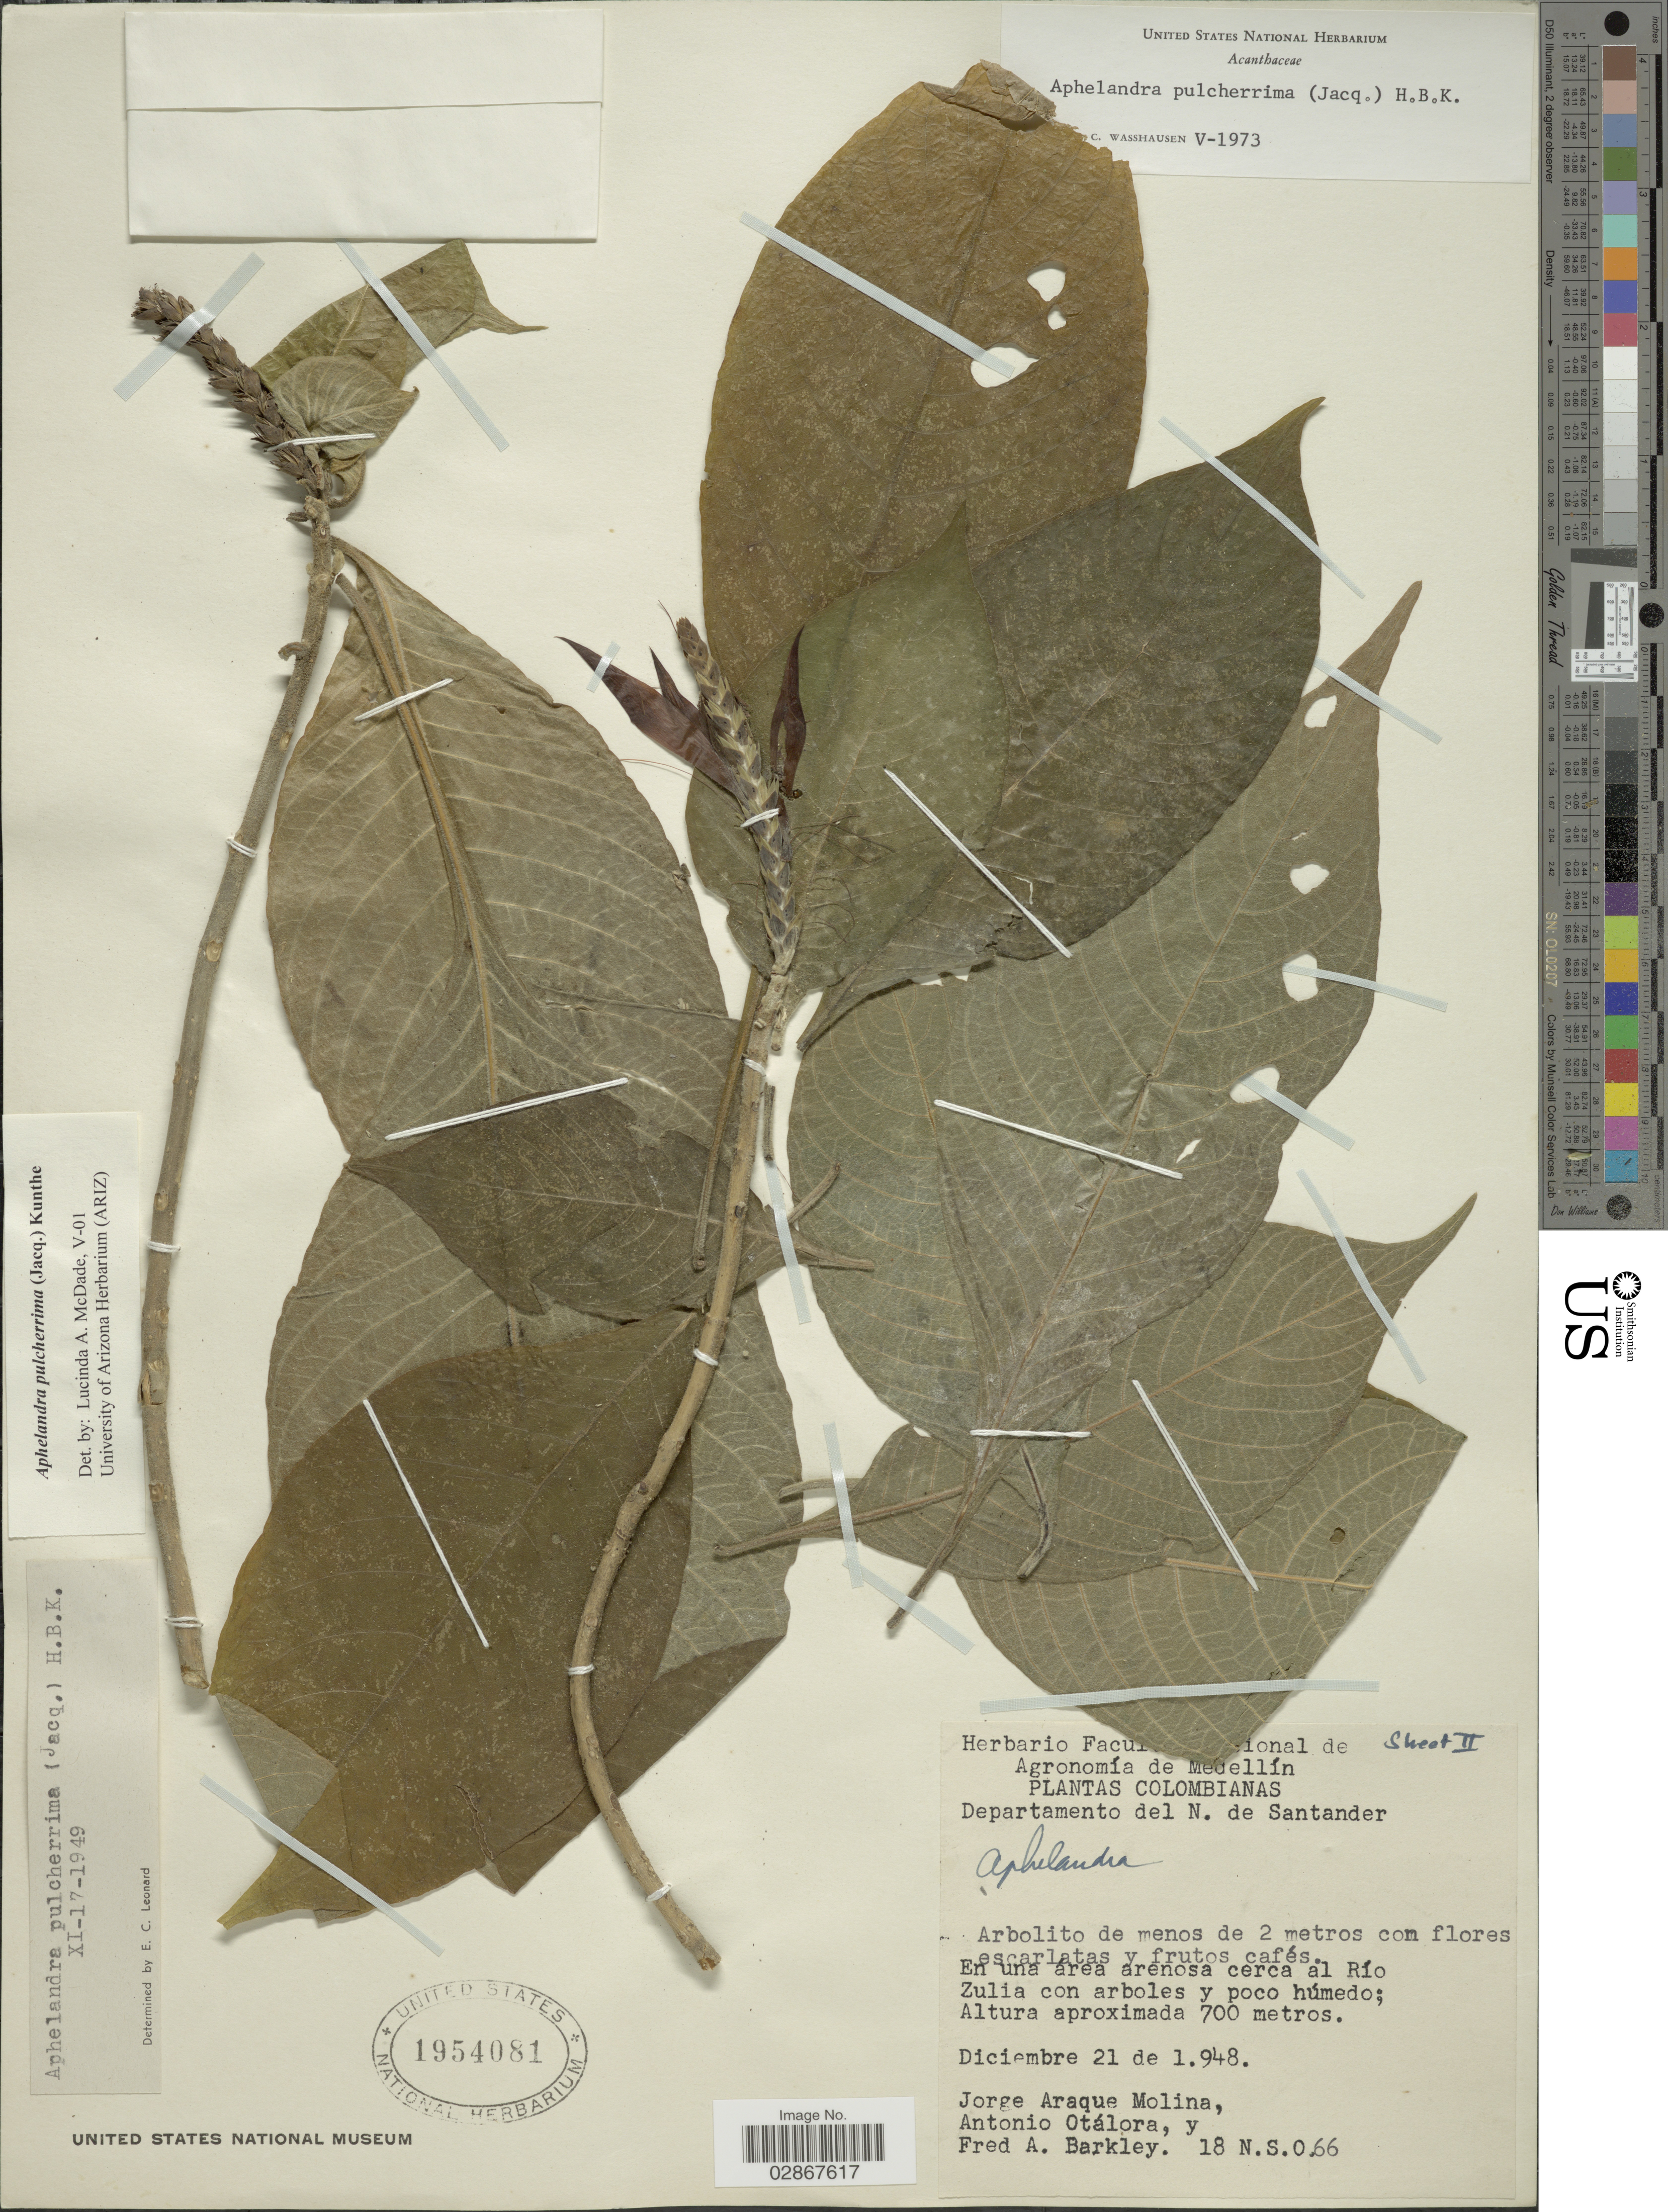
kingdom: Plantae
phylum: Tracheophyta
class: Magnoliopsida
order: Lamiales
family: Acanthaceae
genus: Aphelandra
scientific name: Aphelandra pulcherrima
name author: (Jacq.) Kunth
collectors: J. A. Molina, A. Otálora & F. A. Barkley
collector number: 18N.S.066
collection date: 1948-12-21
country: Colombia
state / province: Norte de Santander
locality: Departamento del N. de Santander. En una area arenosa cerca al Río Zulia.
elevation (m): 700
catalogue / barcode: US 1954081